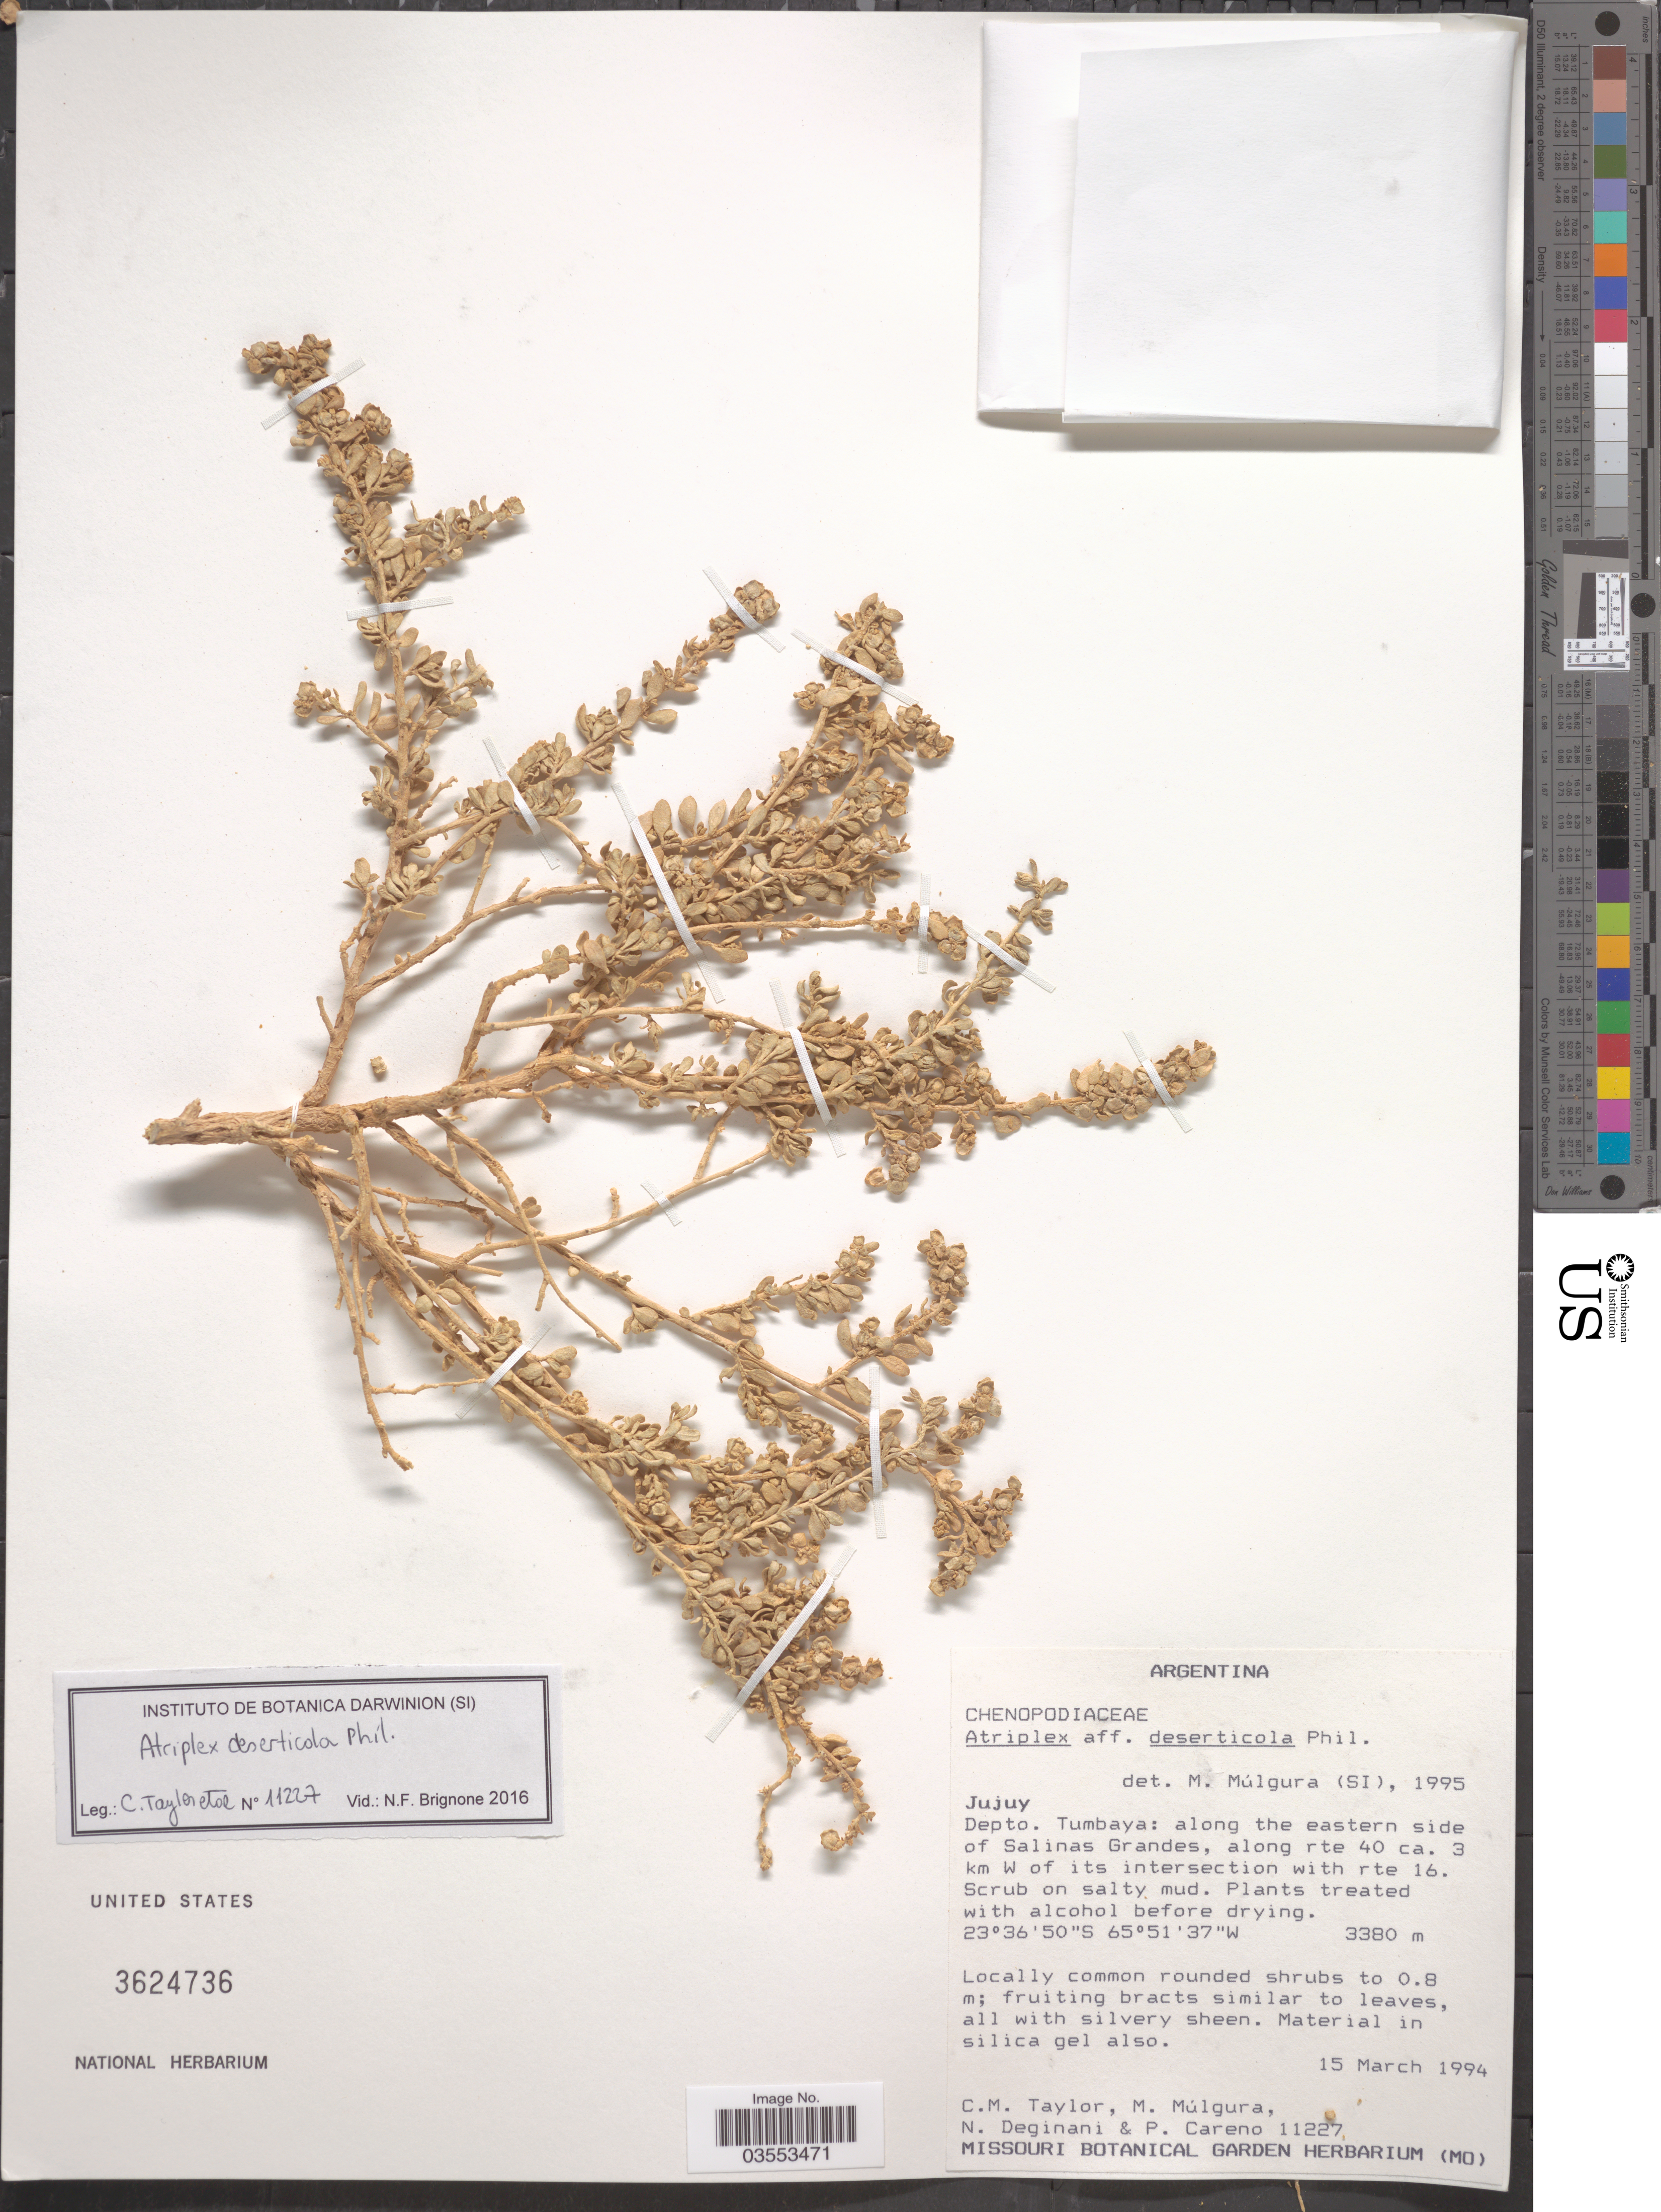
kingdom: Plantae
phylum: Tracheophyta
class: Magnoliopsida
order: Caryophyllales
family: Amaranthaceae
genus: Atriplex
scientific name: Atriplex deserticola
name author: Phil.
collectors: C. M. Taylor, M. Múlgura, N. Deginani & P. Careno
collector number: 11227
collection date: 1994-03-15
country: Argentina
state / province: Jujuy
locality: Depto. Tumbaya: along the eastern side of Salinas Grandes, along rte 40 ca. 3 km W of its intersection with rte 16.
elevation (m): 3380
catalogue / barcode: US 3624736